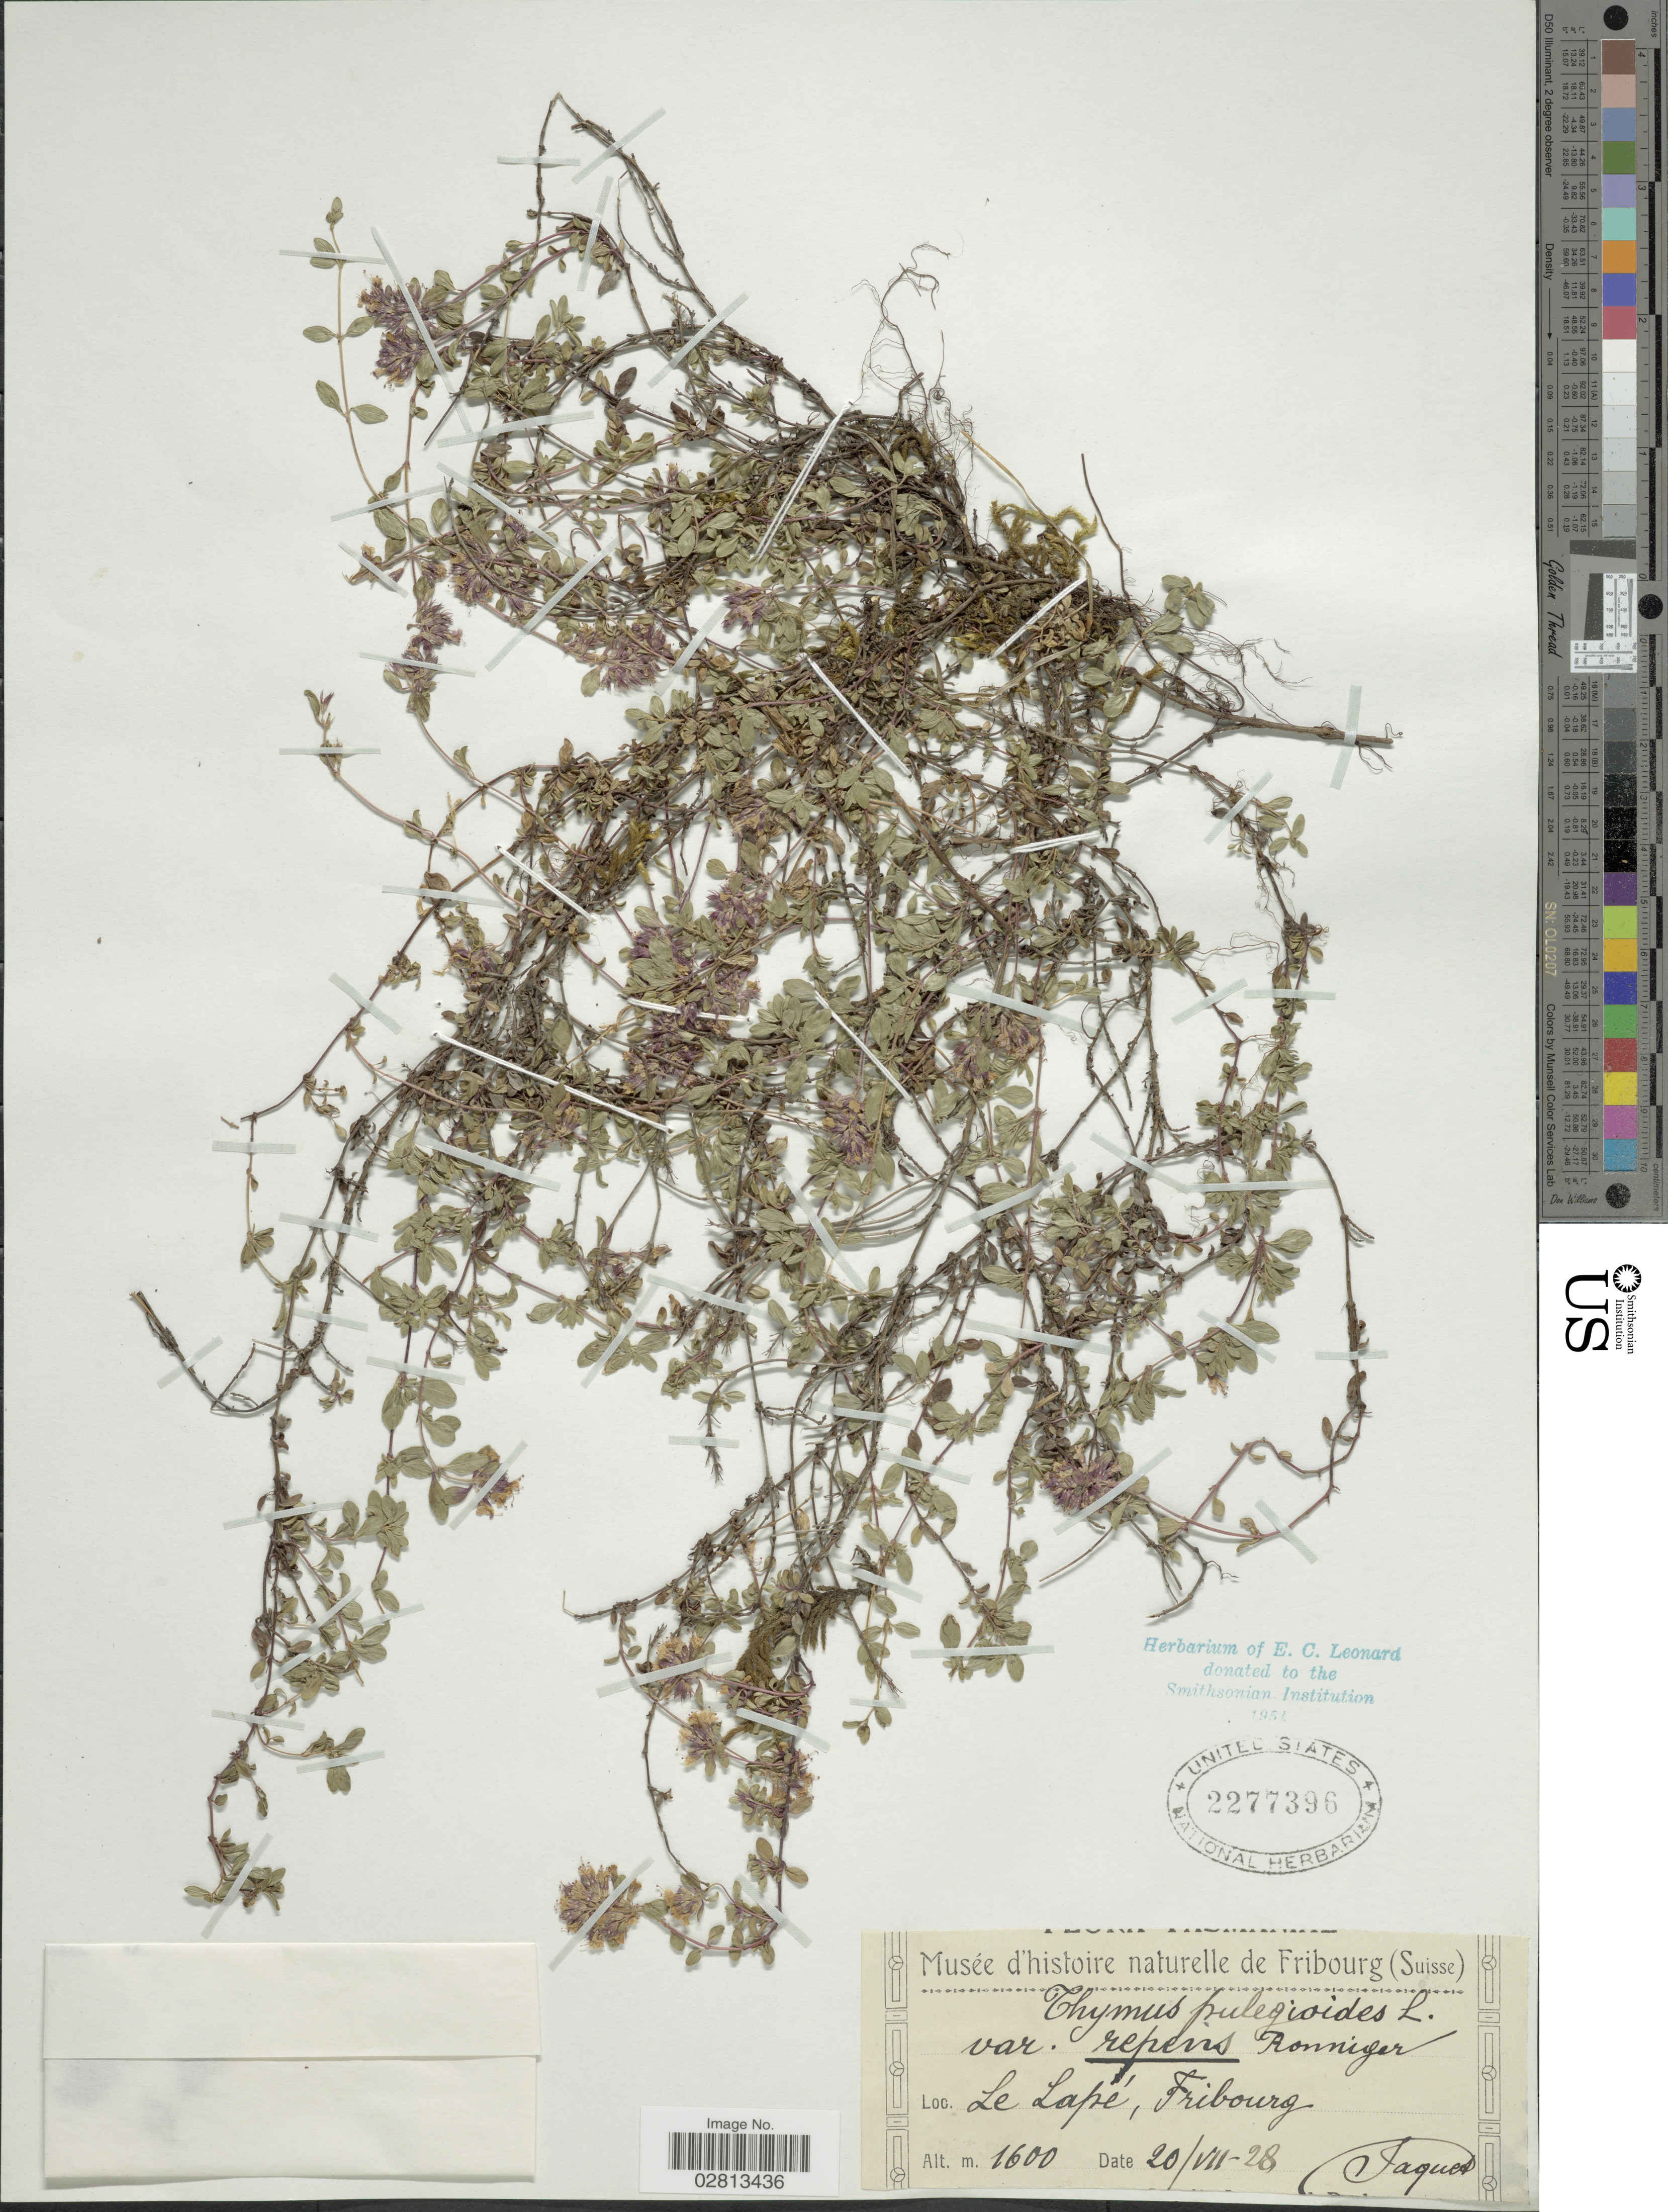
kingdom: Plantae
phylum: Tracheophyta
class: Magnoliopsida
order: Lamiales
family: Lamiaceae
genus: Thymus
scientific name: Thymus pulegioides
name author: L.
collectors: -. Jaquet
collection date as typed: Transcribed d/m/y: 20/7/28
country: Switzerland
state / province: Fribourg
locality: Le Lapé, Fribourg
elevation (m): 1600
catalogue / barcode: US 2277396